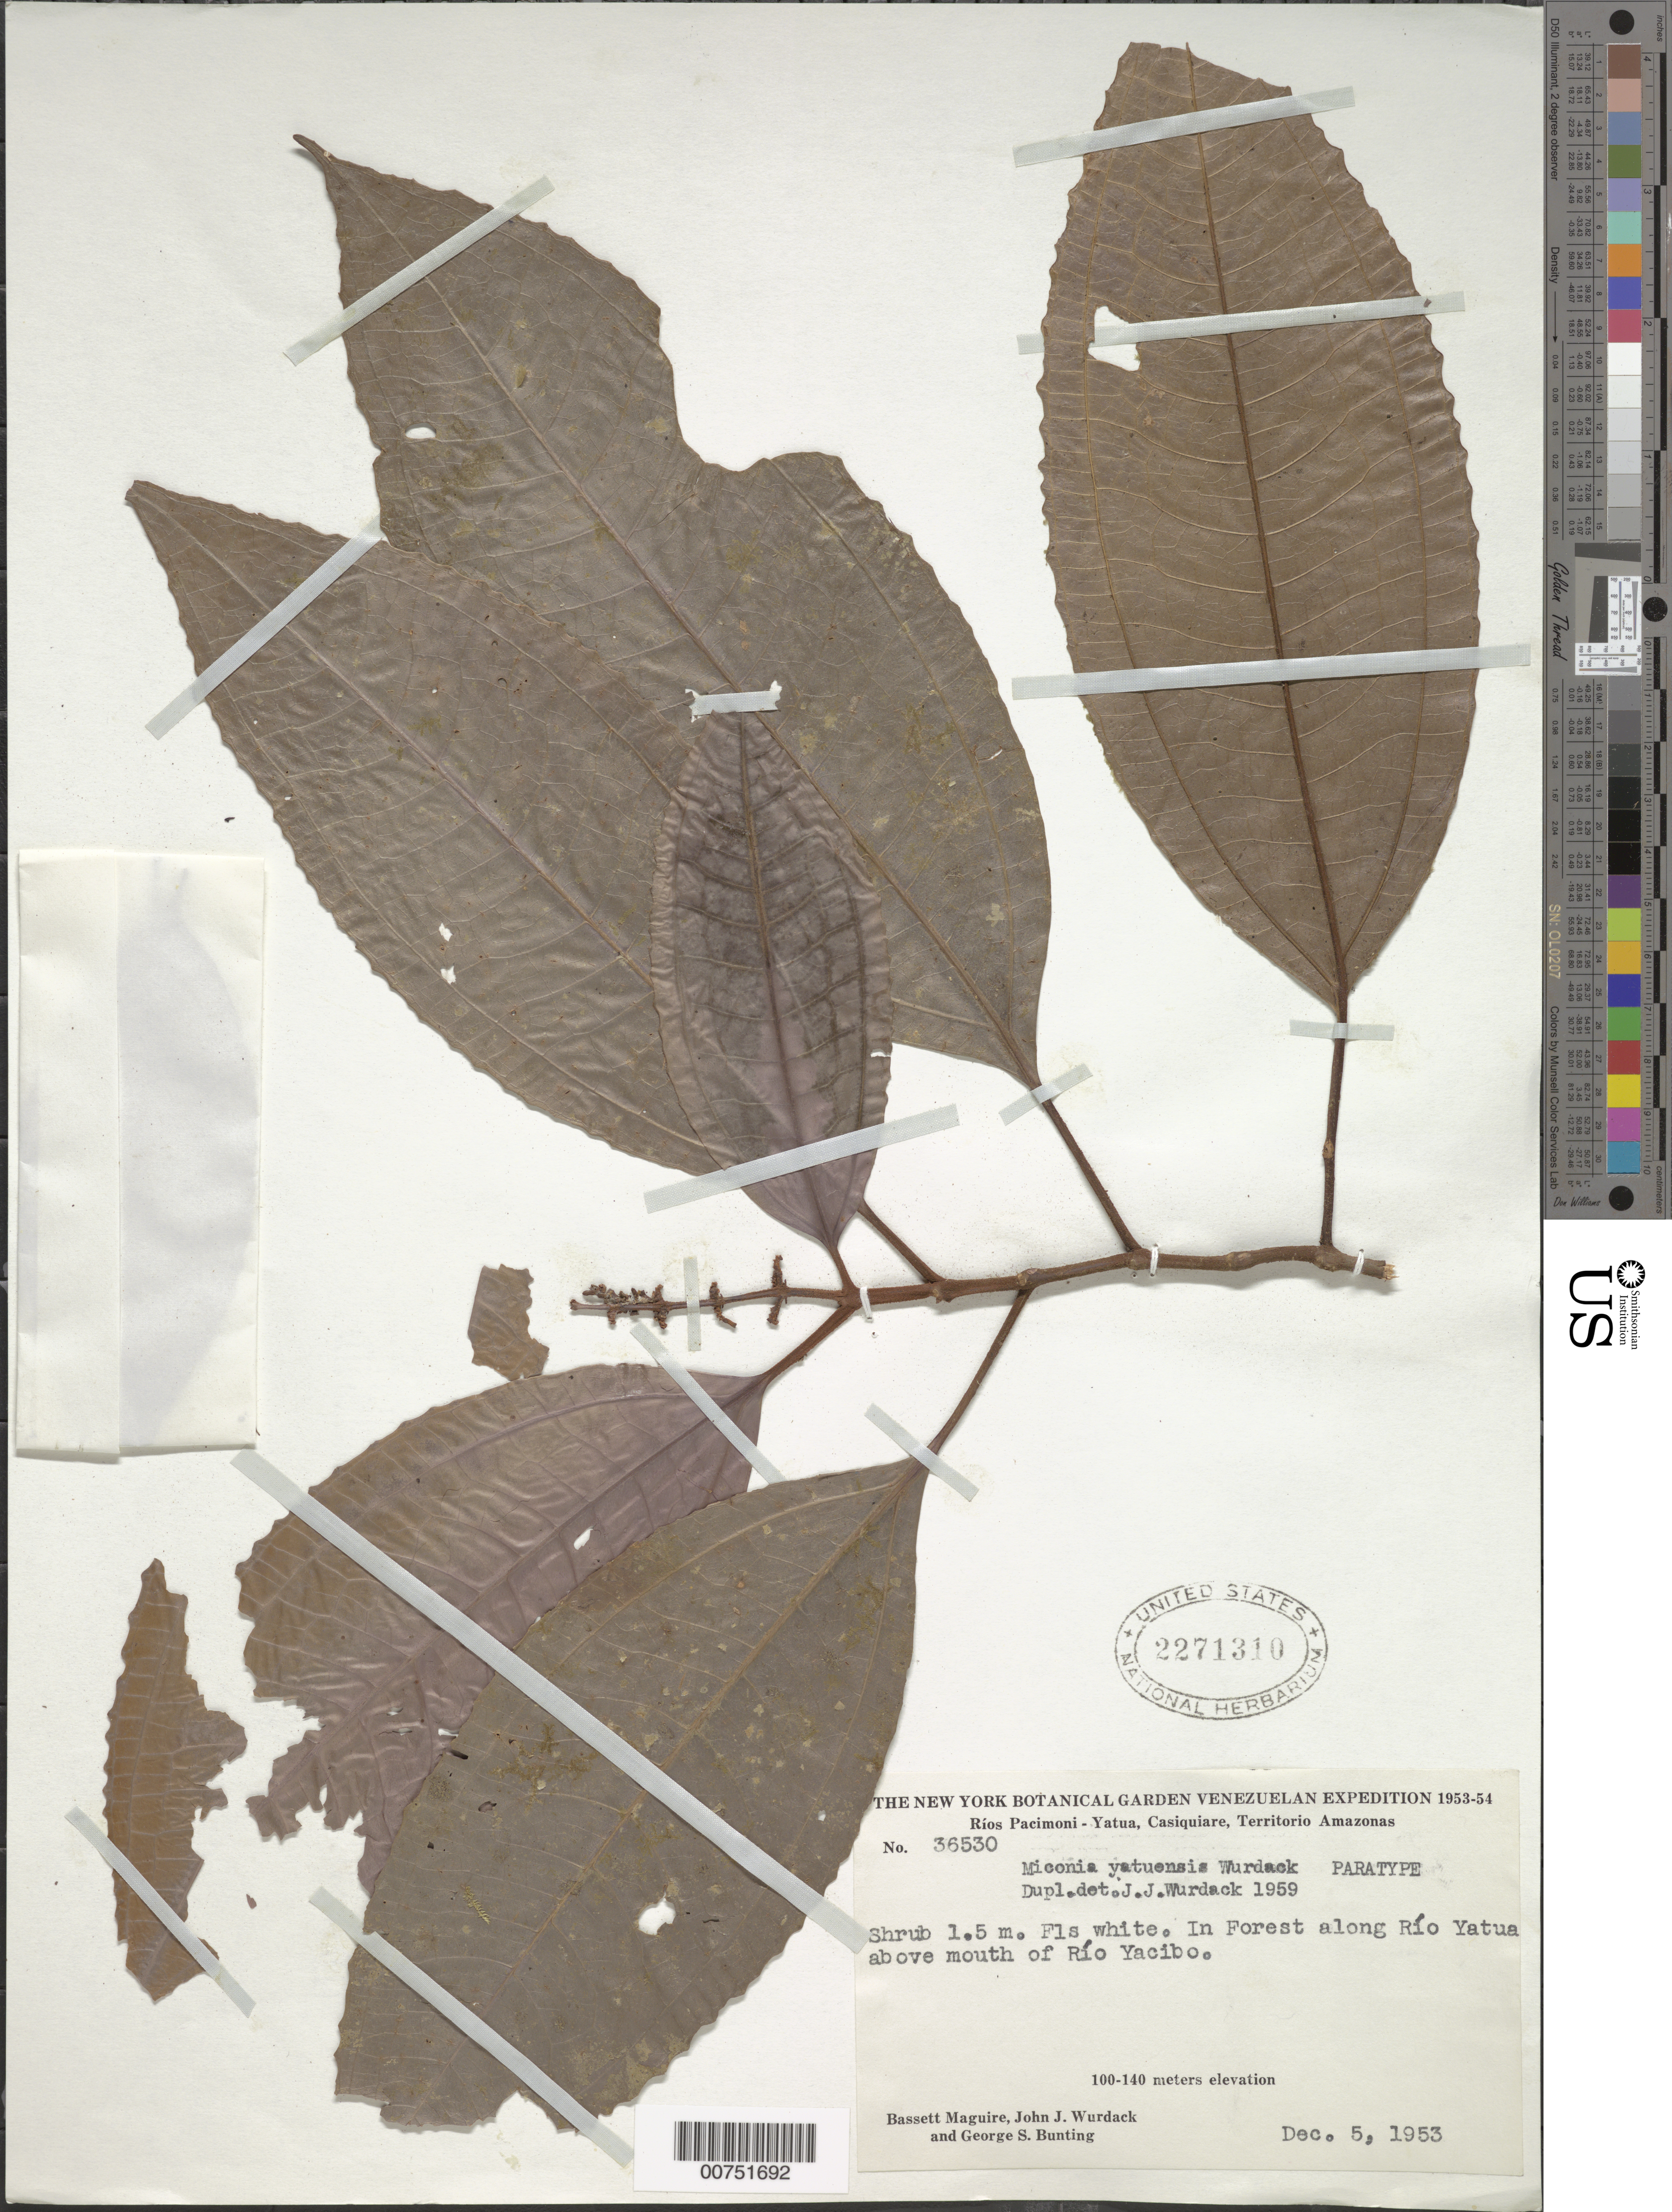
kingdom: Plantae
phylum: Tracheophyta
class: Magnoliopsida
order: Myrtales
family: Melastomataceae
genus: Miconia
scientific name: Miconia yatuensis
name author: Wurdack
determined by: Wurdack, John J., (US), US (UNITED STATES)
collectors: B. Maguire, J. J. Wurdack & G. S. Bunting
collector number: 36530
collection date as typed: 5-Dec-53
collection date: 1953-12-05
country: Venezuela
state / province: Amazonas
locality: Casiquiare, Río Yaciba above mouth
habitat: Forest along rio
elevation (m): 100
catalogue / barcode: US 2271310